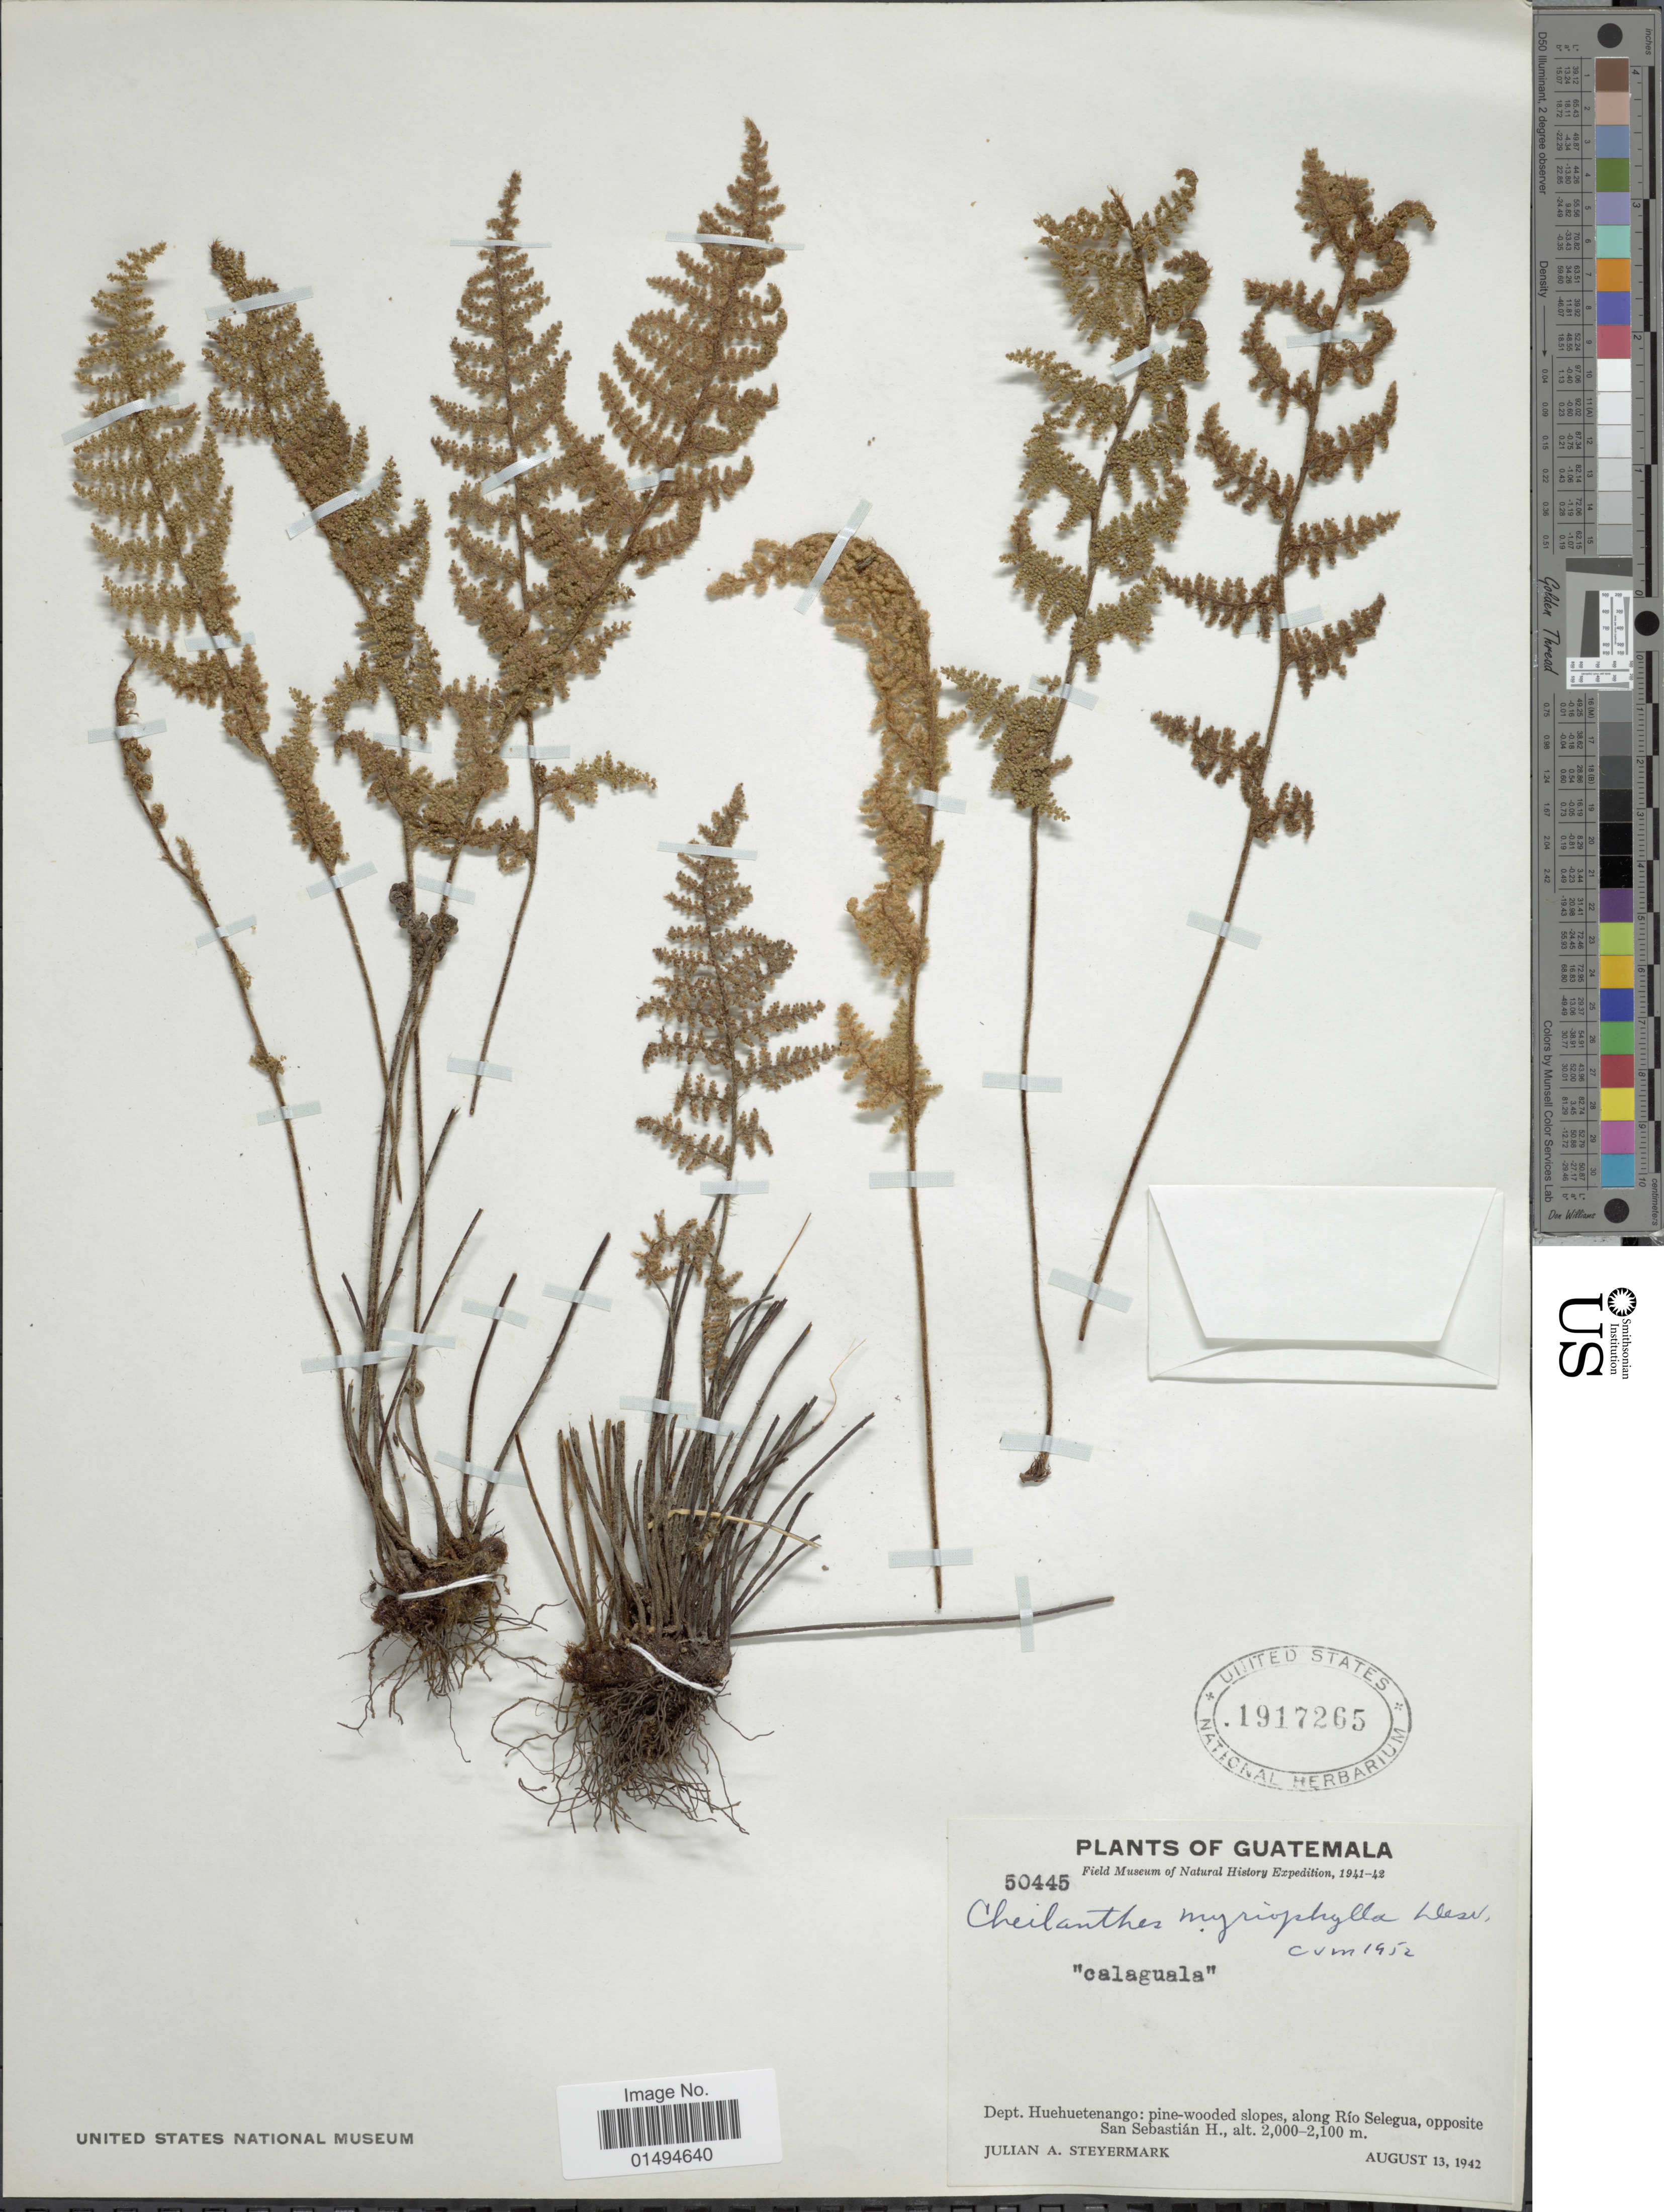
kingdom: Plantae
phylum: Tracheophyta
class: Polypodiopsida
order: Polypodiales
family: Pteridaceae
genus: Myriopteris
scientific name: Myriopteris myriophylla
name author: (Desv.) J. Sm.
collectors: J. Steyermark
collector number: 50445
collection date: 1942-08-13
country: Guatemala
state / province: Huehuetenango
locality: Dept. Huehuetenango: pine-wooded slopes, along Rio Selegua, opposite San Sebastian H.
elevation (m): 2000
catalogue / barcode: US 1917265